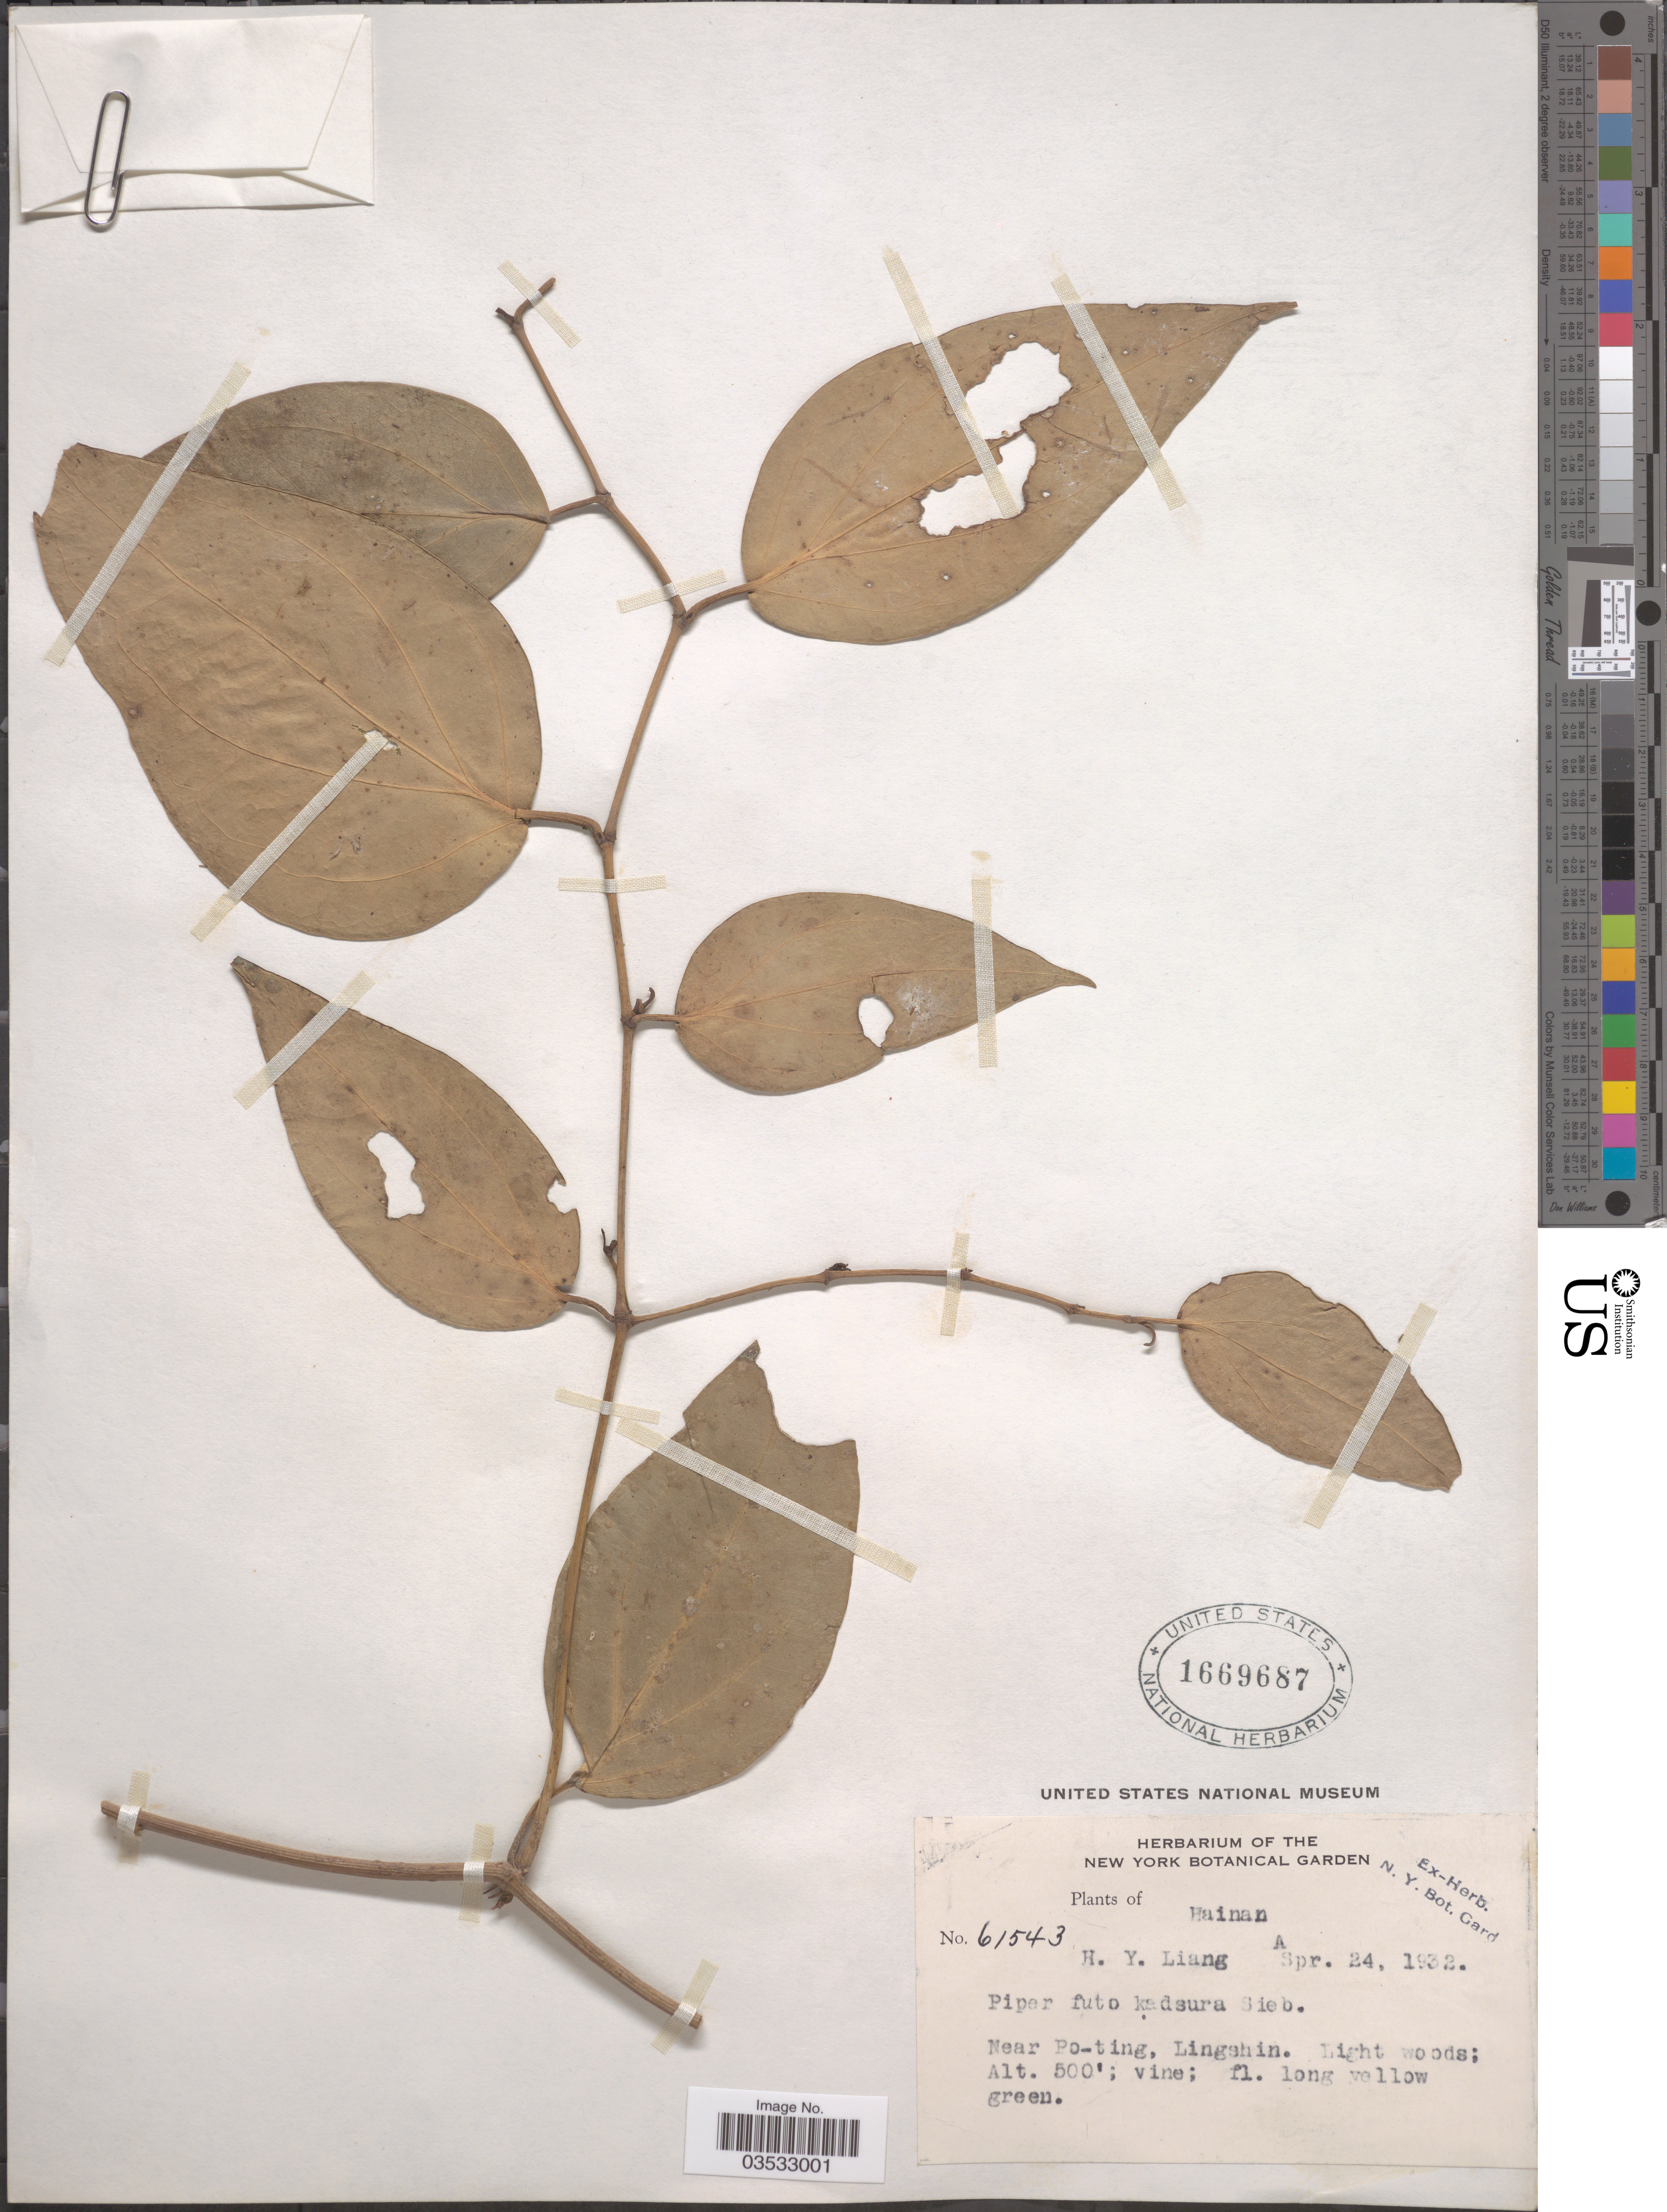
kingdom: Plantae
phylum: Tracheophyta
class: Magnoliopsida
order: Piperales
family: Piperaceae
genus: Piper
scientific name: Piper kadsura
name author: (Choisy) Ohwi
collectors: H. Y. Liang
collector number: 61543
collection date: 1932-09-24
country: China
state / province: Hainan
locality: Near Po-ting, Lingshin.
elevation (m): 152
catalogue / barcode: US 1669687